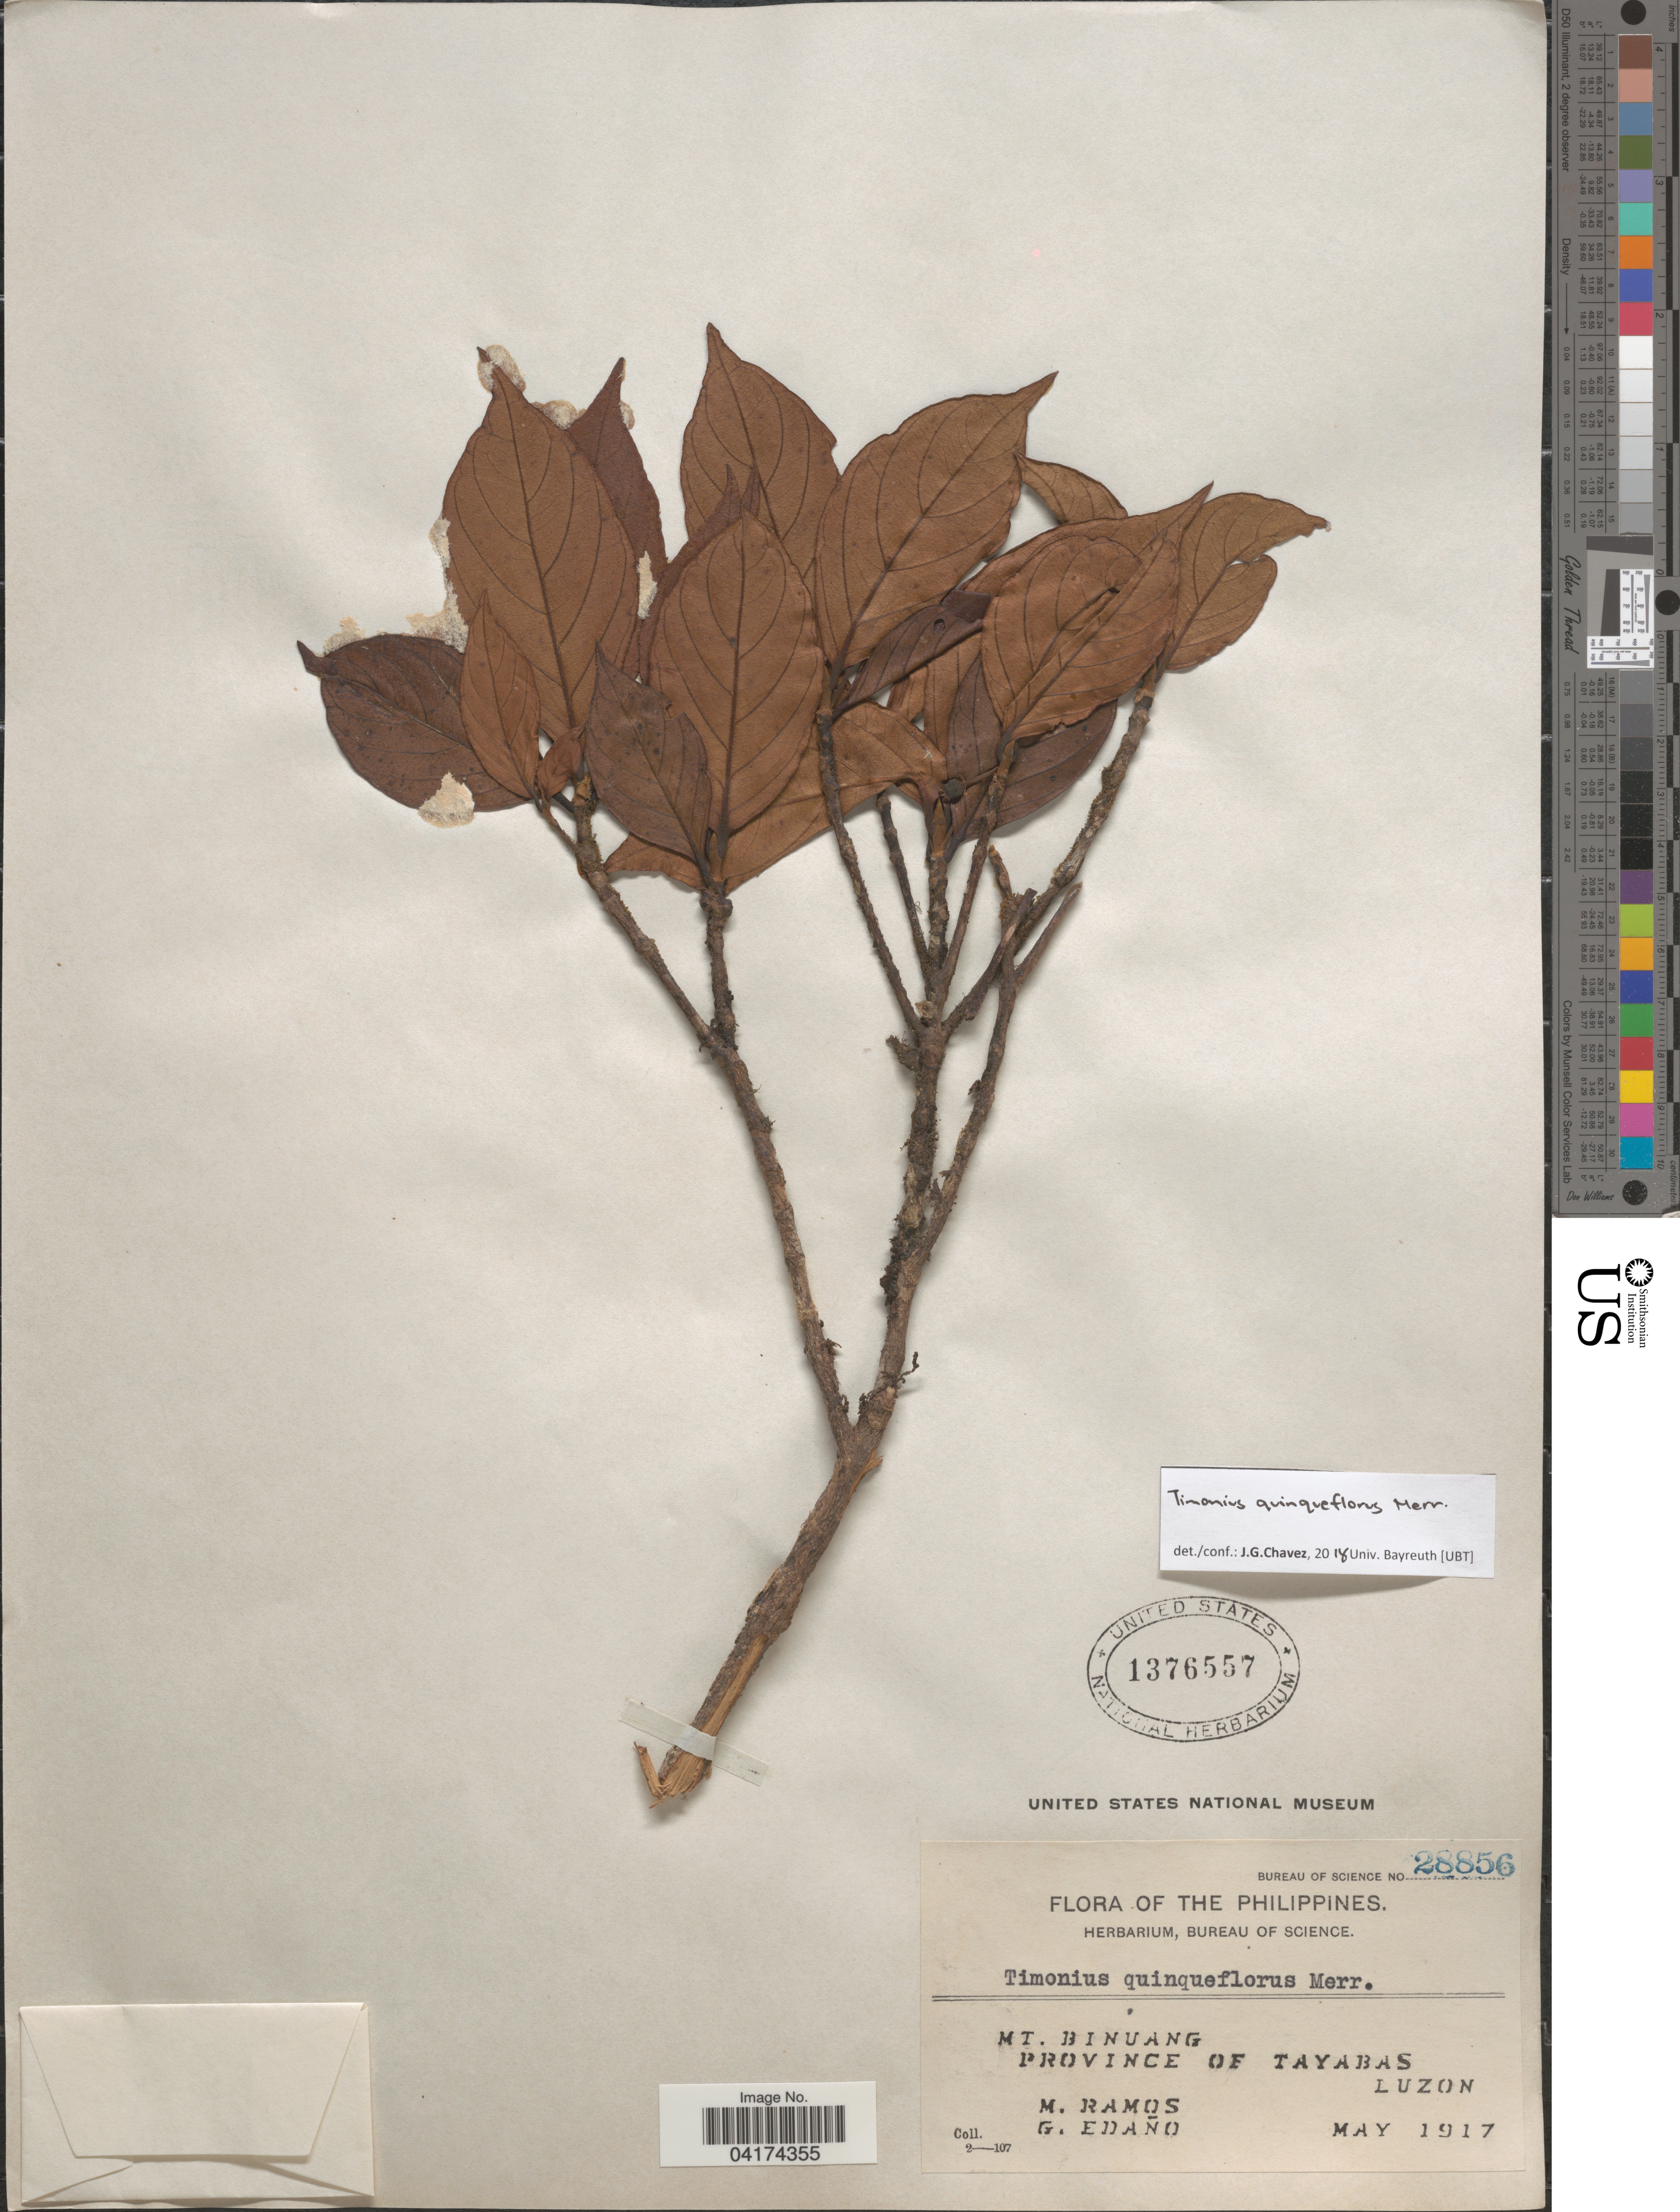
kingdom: Plantae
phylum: Tracheophyta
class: Magnoliopsida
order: Gentianales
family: Rubiaceae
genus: Timonius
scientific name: Timonius quinqueflorus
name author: Merr.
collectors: M. Ramos & G. Edaño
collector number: Bureau of Science 28856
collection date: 1917-05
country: Philippines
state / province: Calabarzon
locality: Mt. Binuang. Province of Tayabas. Luzon.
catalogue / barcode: US 1376557